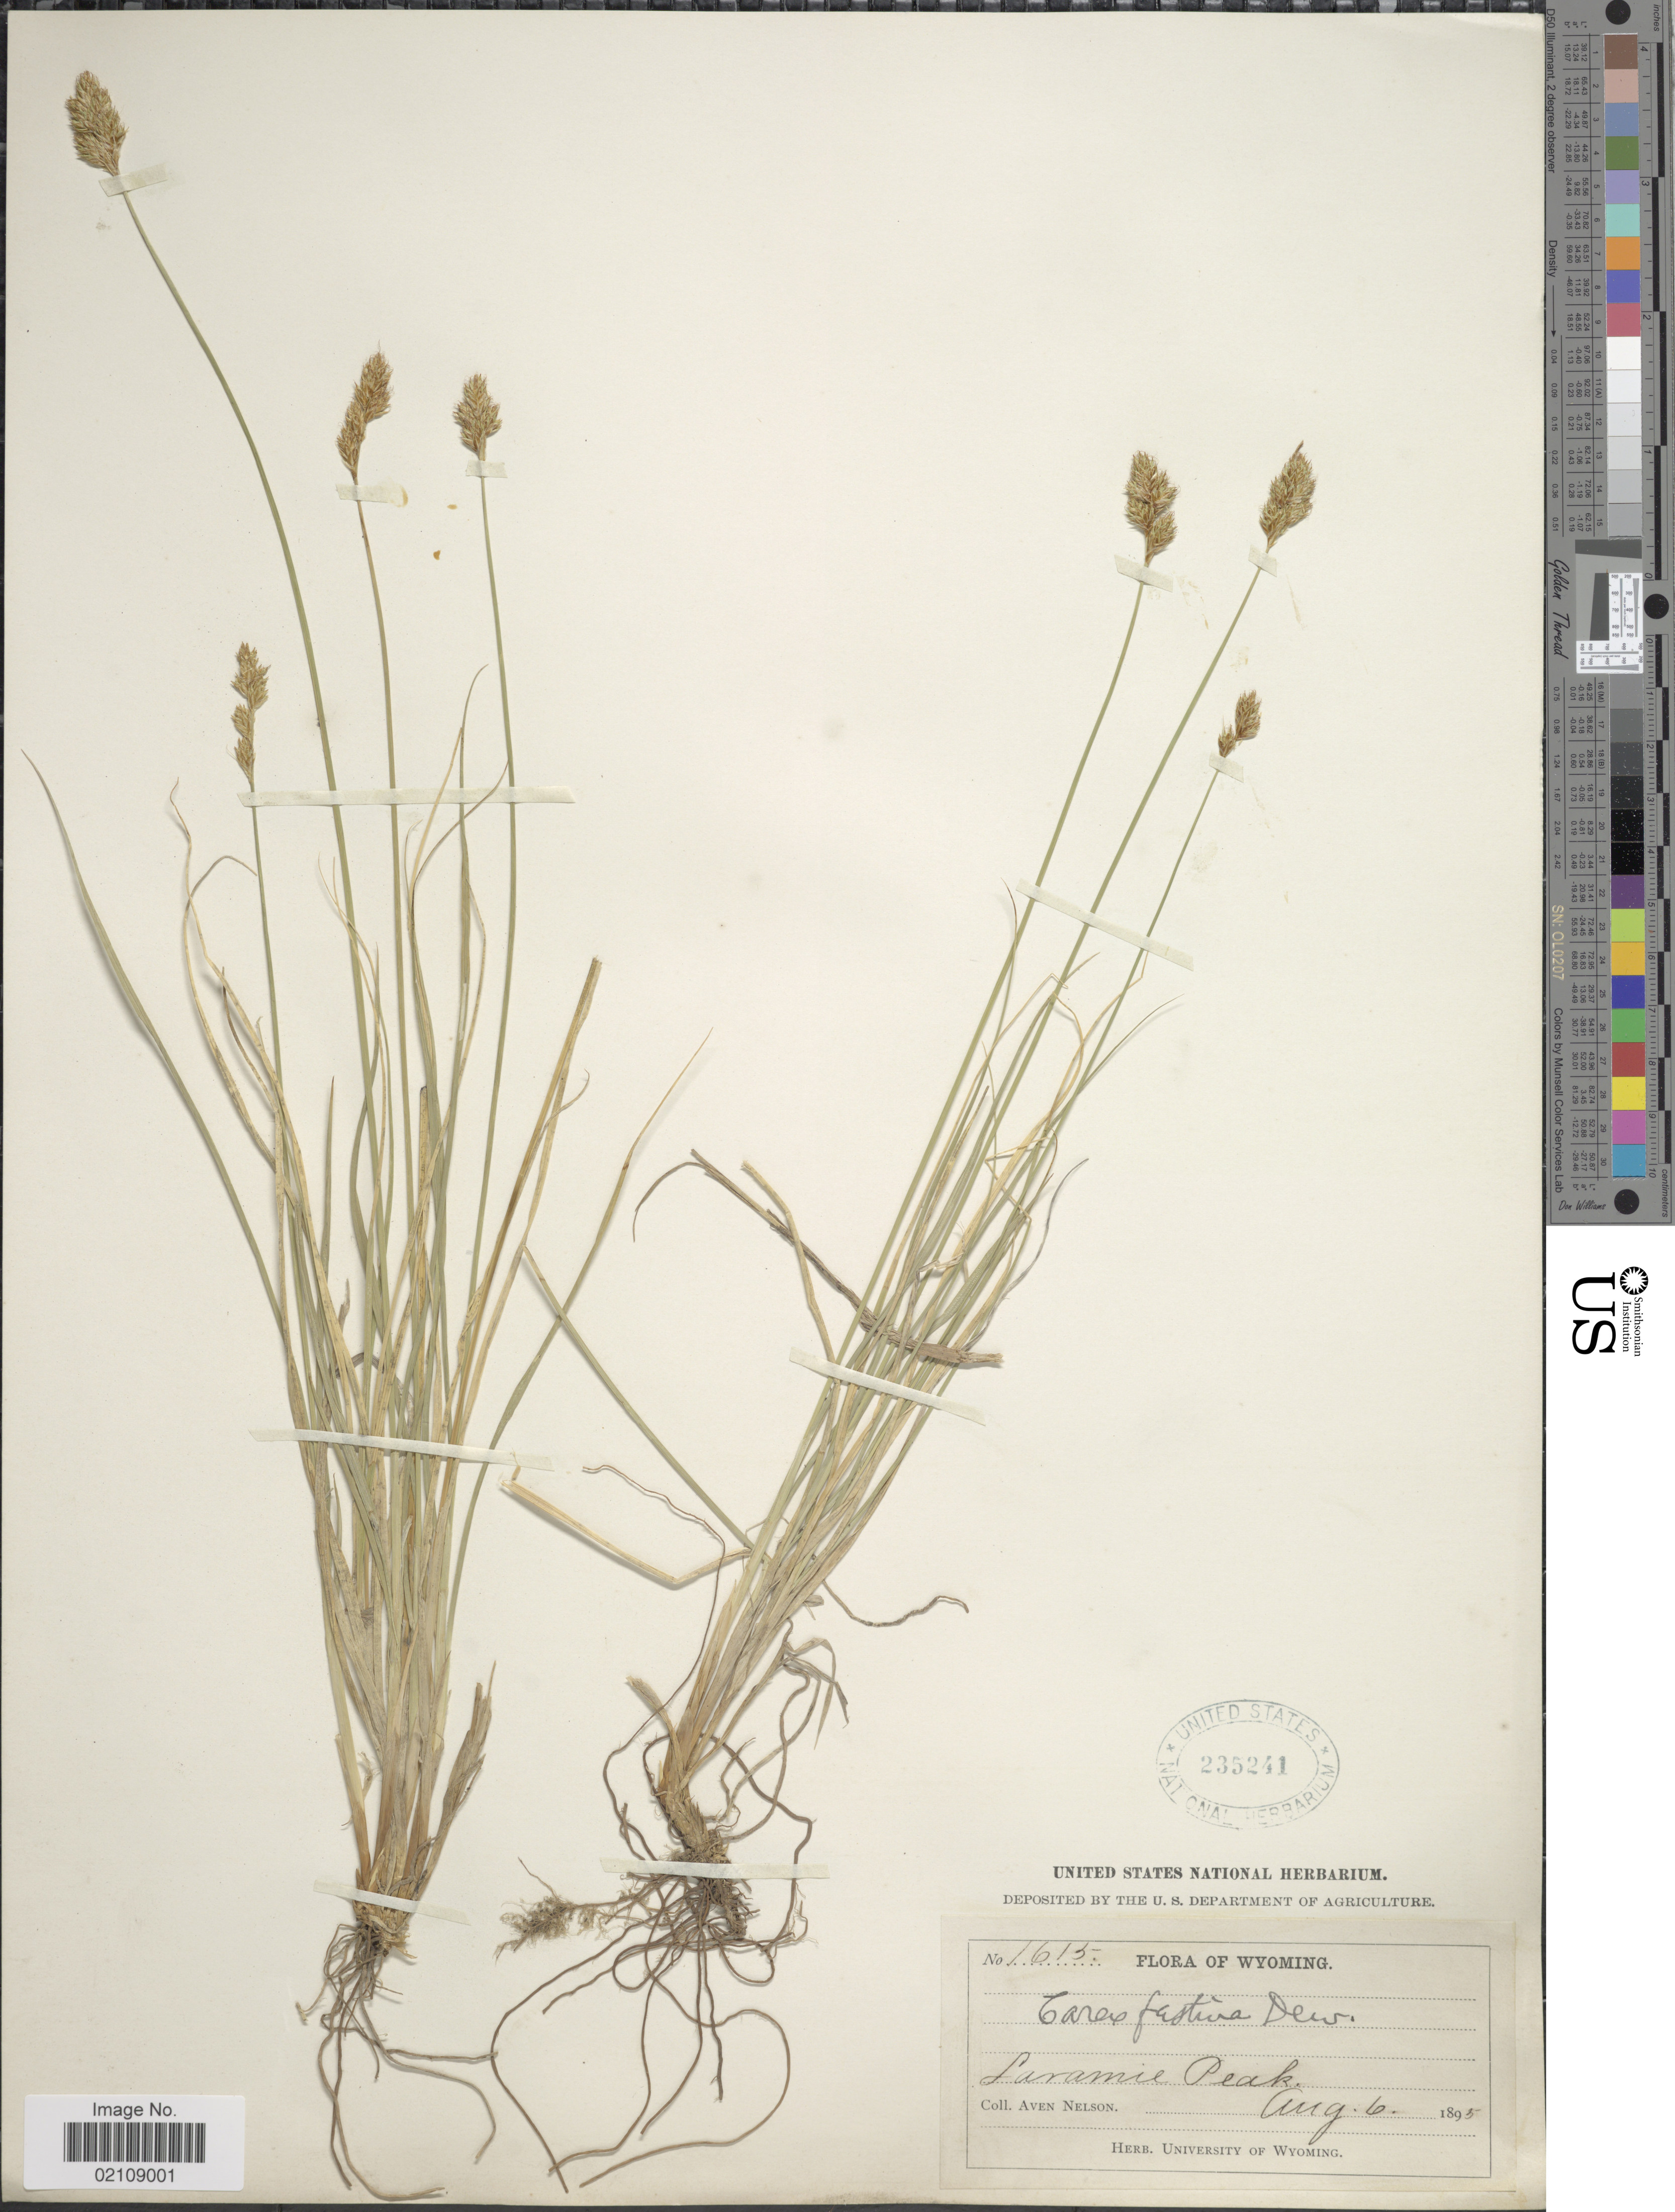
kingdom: Plantae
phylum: Tracheophyta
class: Liliopsida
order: Poales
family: Cyperaceae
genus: Carex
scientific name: Carex phaeocephala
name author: Piper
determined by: Yen, A. C., (WTU), University of Washington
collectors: A. Nelson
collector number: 1615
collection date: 1895-08-06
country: United States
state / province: Wyoming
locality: Laramie Peak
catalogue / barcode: US 235241